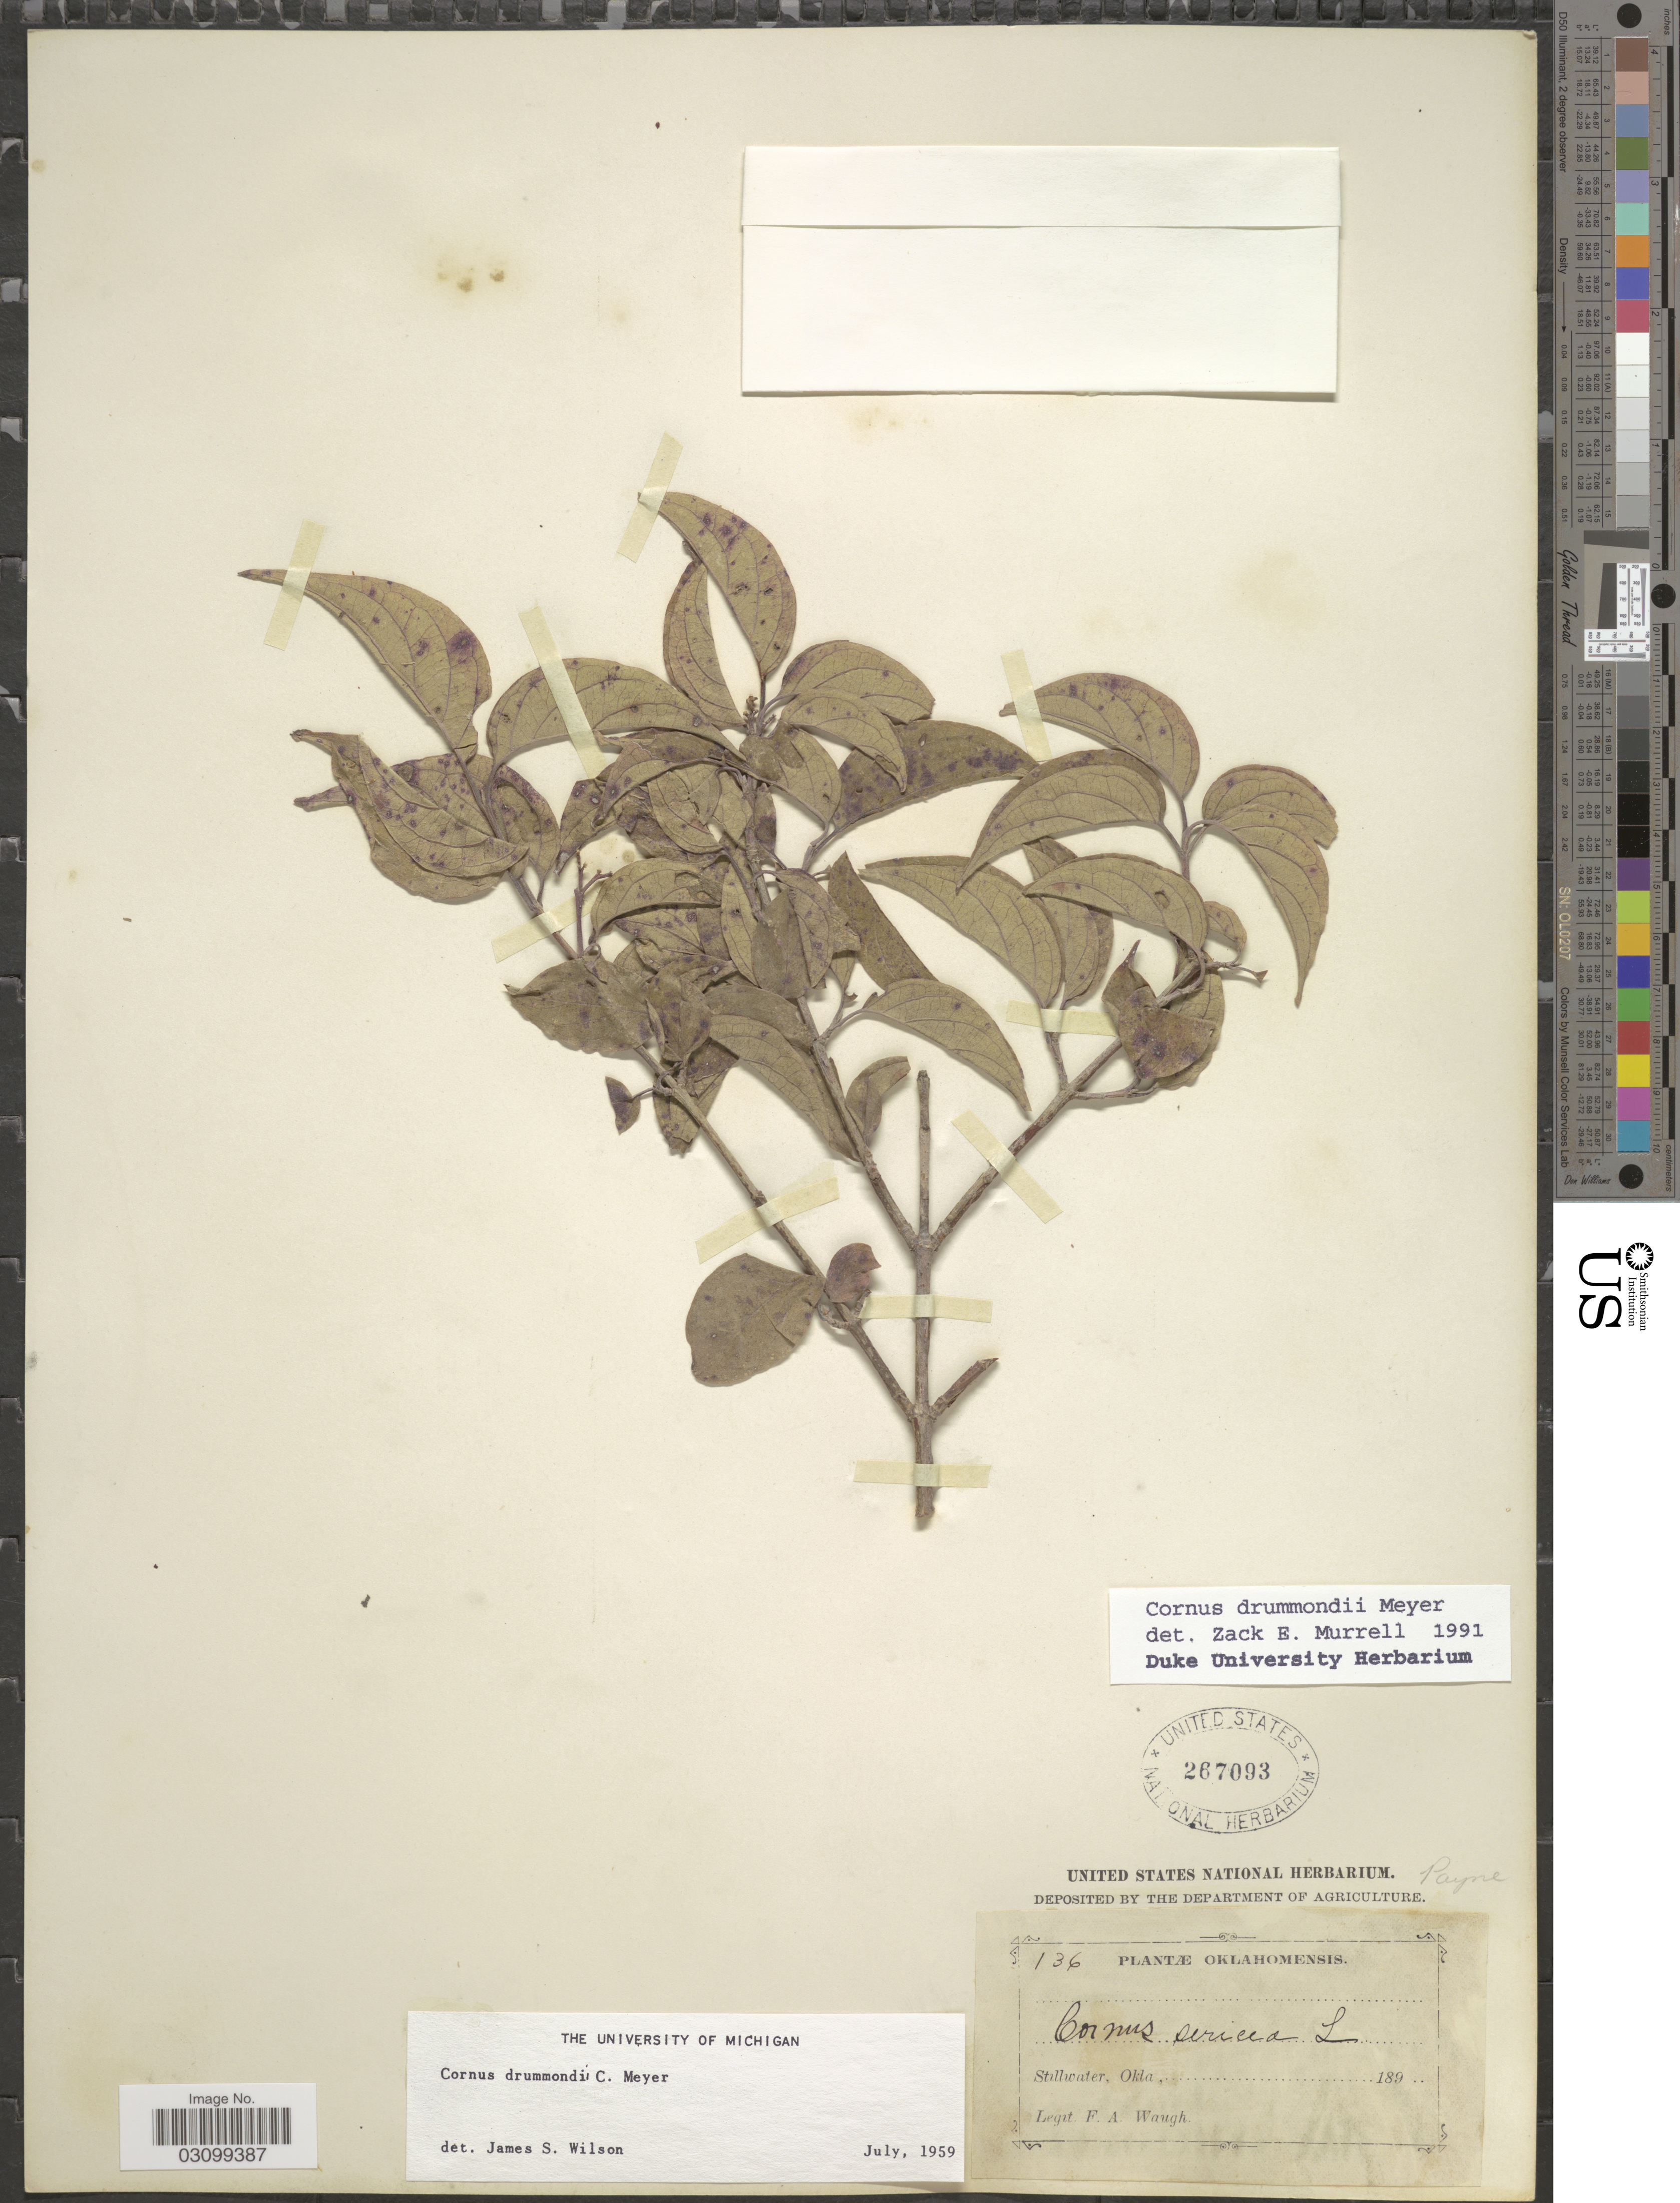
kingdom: Plantae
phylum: Tracheophyta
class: Magnoliopsida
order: Cornales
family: Cornaceae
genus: Cornus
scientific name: Cornus drummondii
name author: C.A. Mey.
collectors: F. Waugh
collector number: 136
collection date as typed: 189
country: United States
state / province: Oklahoma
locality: Stillwater.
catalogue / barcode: US 267093